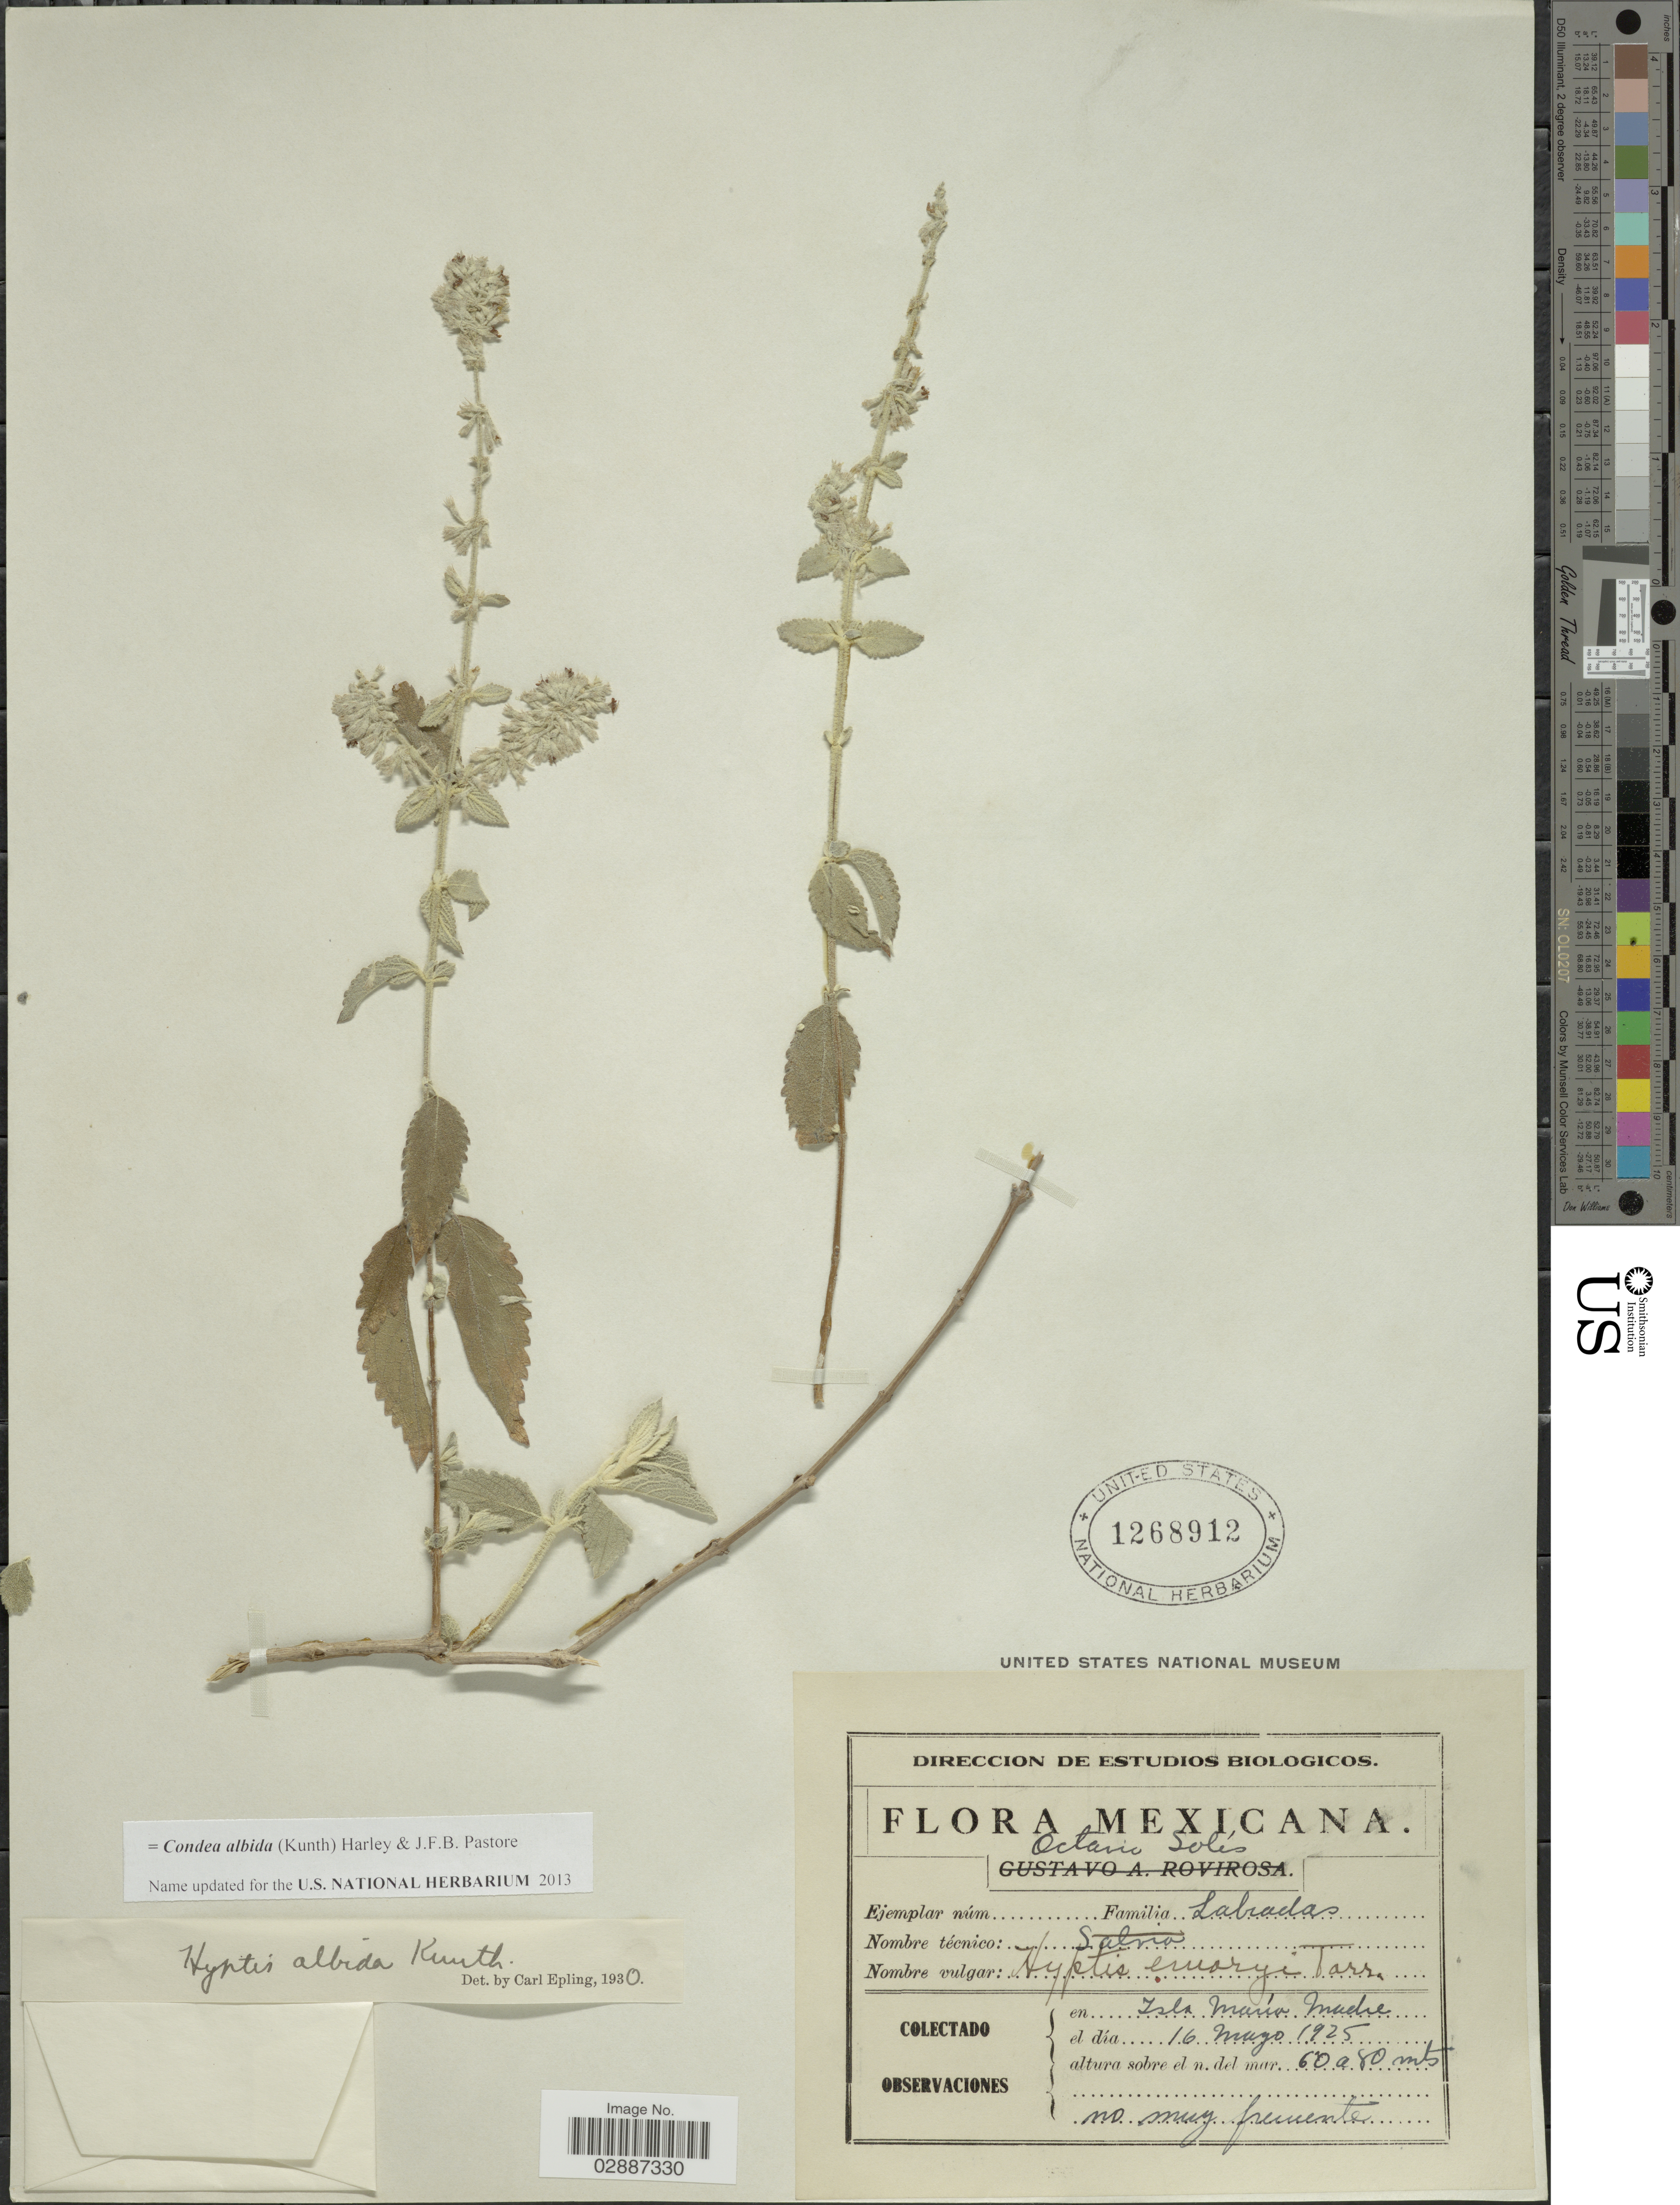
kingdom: Plantae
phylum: Tracheophyta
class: Magnoliopsida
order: Lamiales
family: Lamiaceae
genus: Condea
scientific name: Condea albida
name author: (Kunth) Harley & J.F.B. Pastore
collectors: O. Solis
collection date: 1925-05-16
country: Mexico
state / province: Nayarit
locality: Isla María Madre.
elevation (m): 60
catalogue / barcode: US 1268912